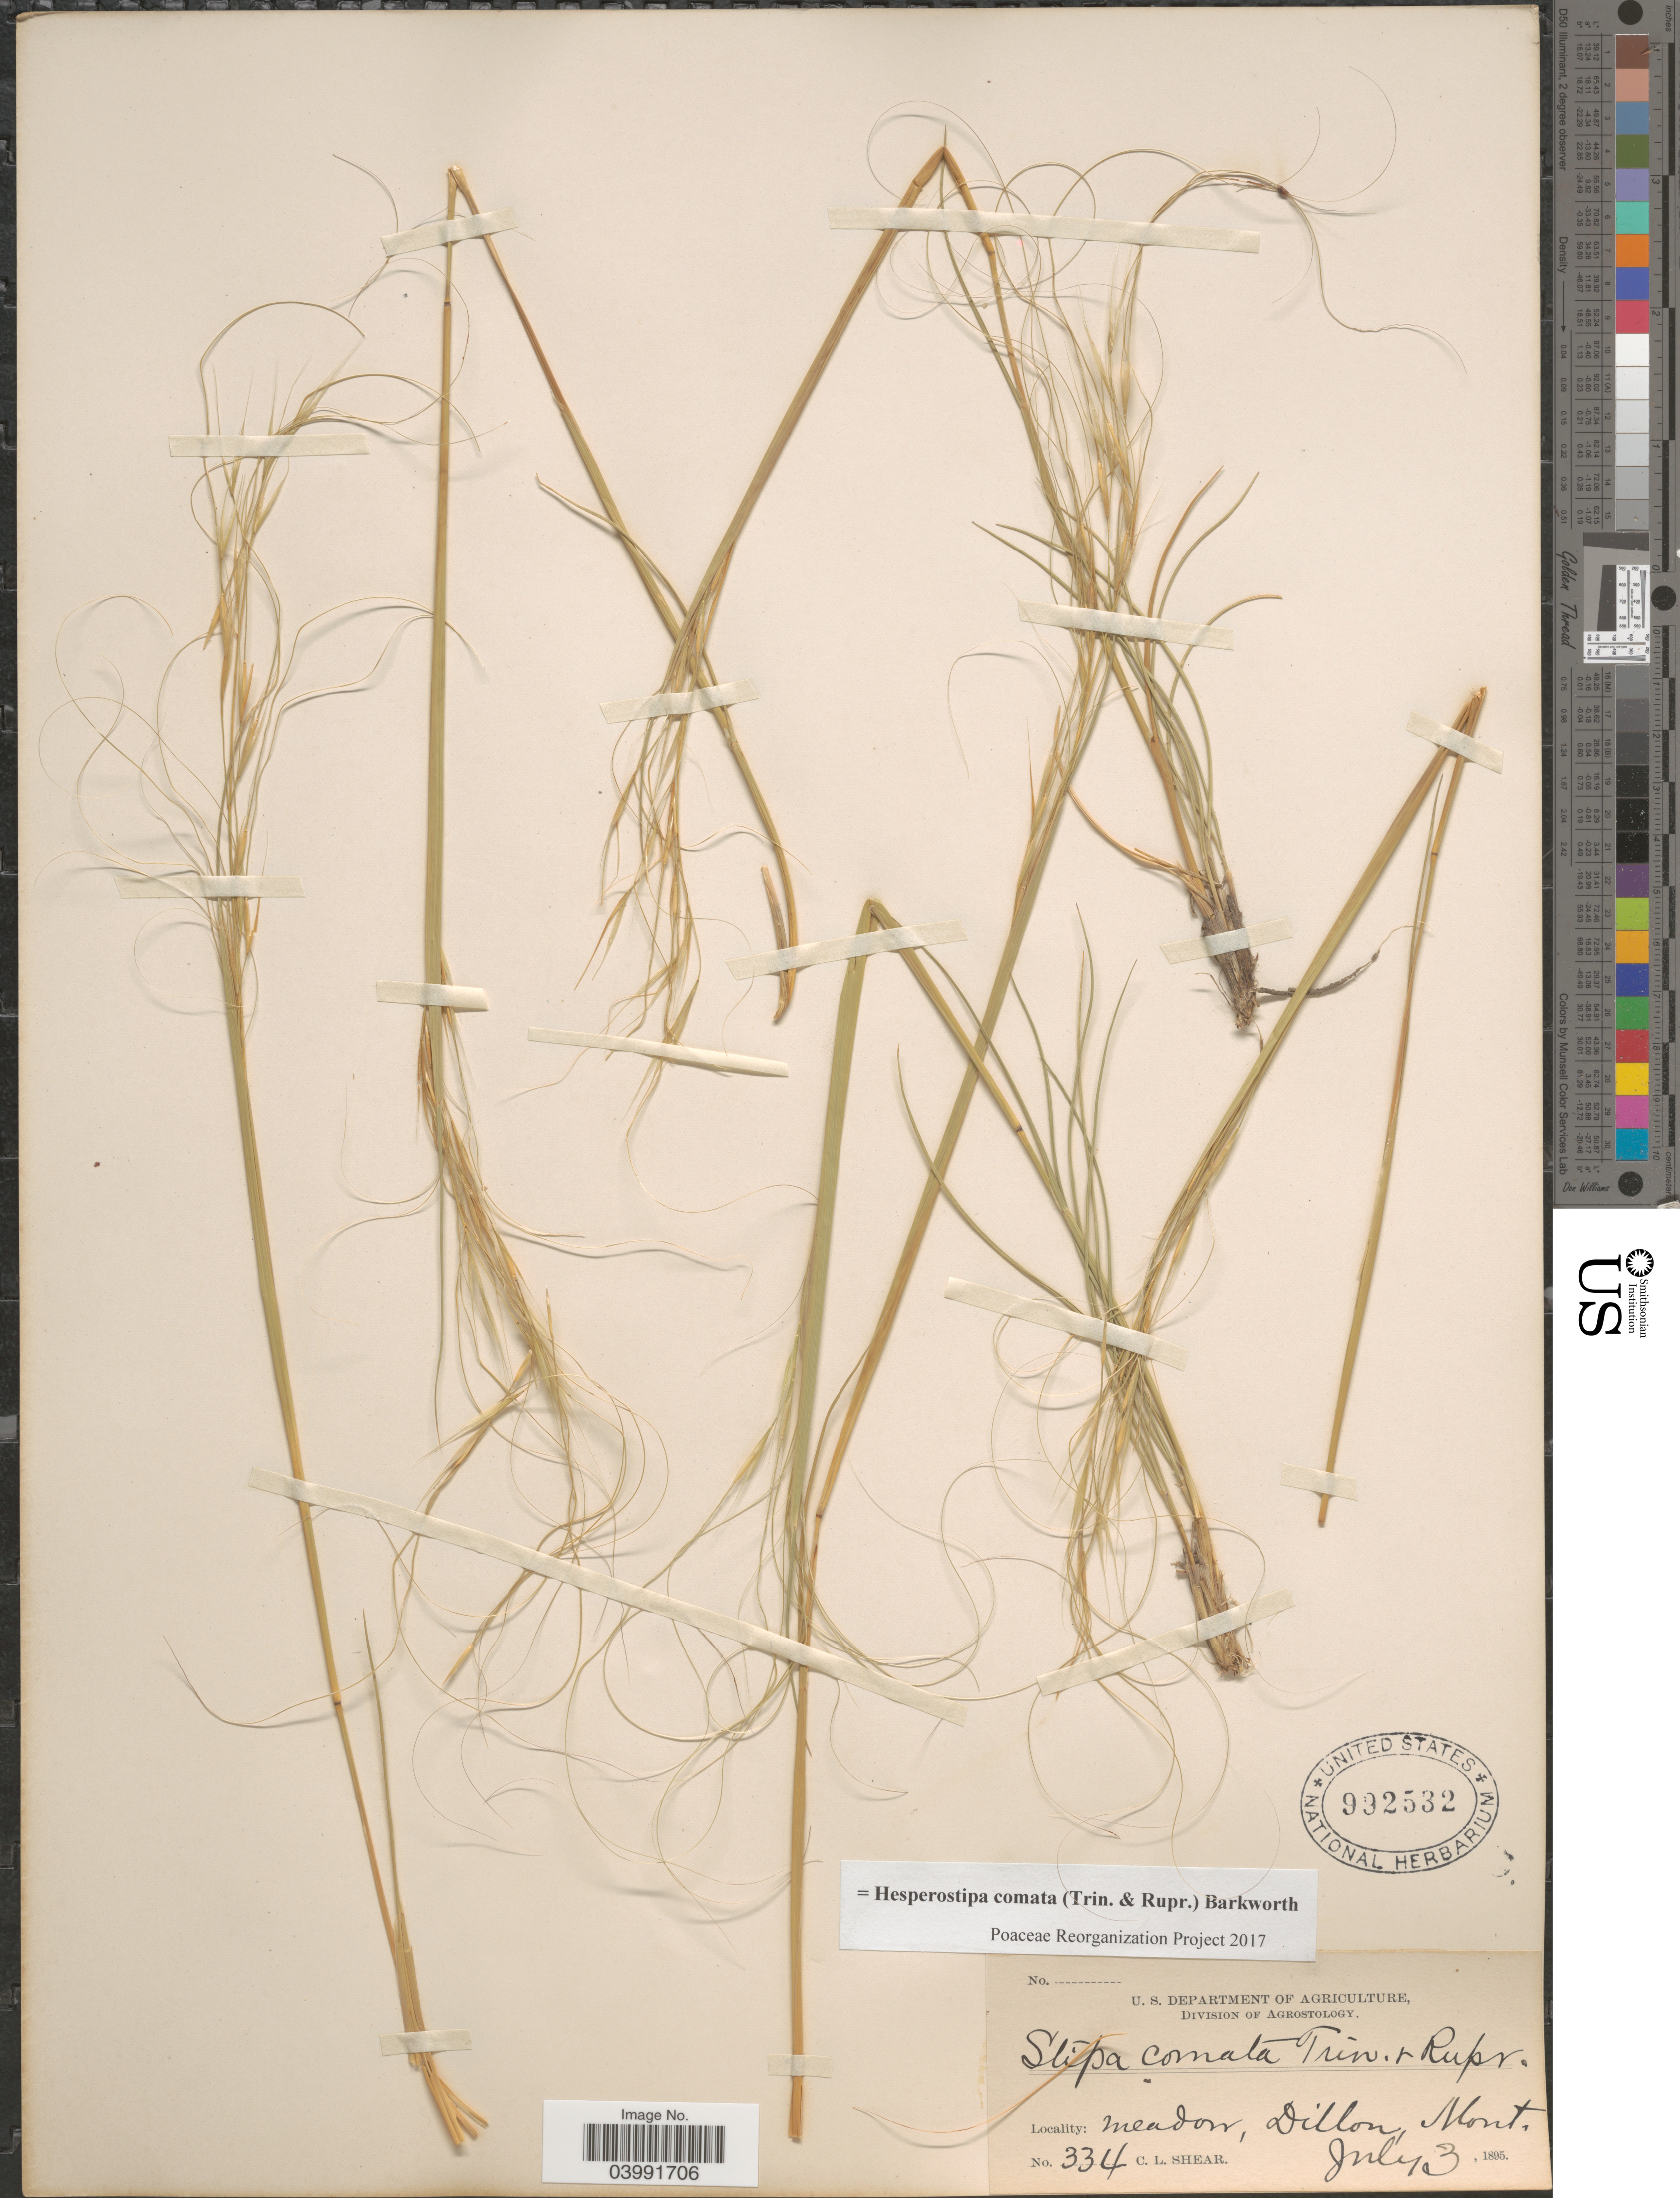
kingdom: Plantae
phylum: Tracheophyta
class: Liliopsida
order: Poales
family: Poaceae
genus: Hesperostipa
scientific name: Hesperostipa comata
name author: (Trin. & Rupr.) Barkworth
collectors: C. L. Shear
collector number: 334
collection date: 1895-07-03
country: United States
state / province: Montana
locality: Meadow, Dillon.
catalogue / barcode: US 992532